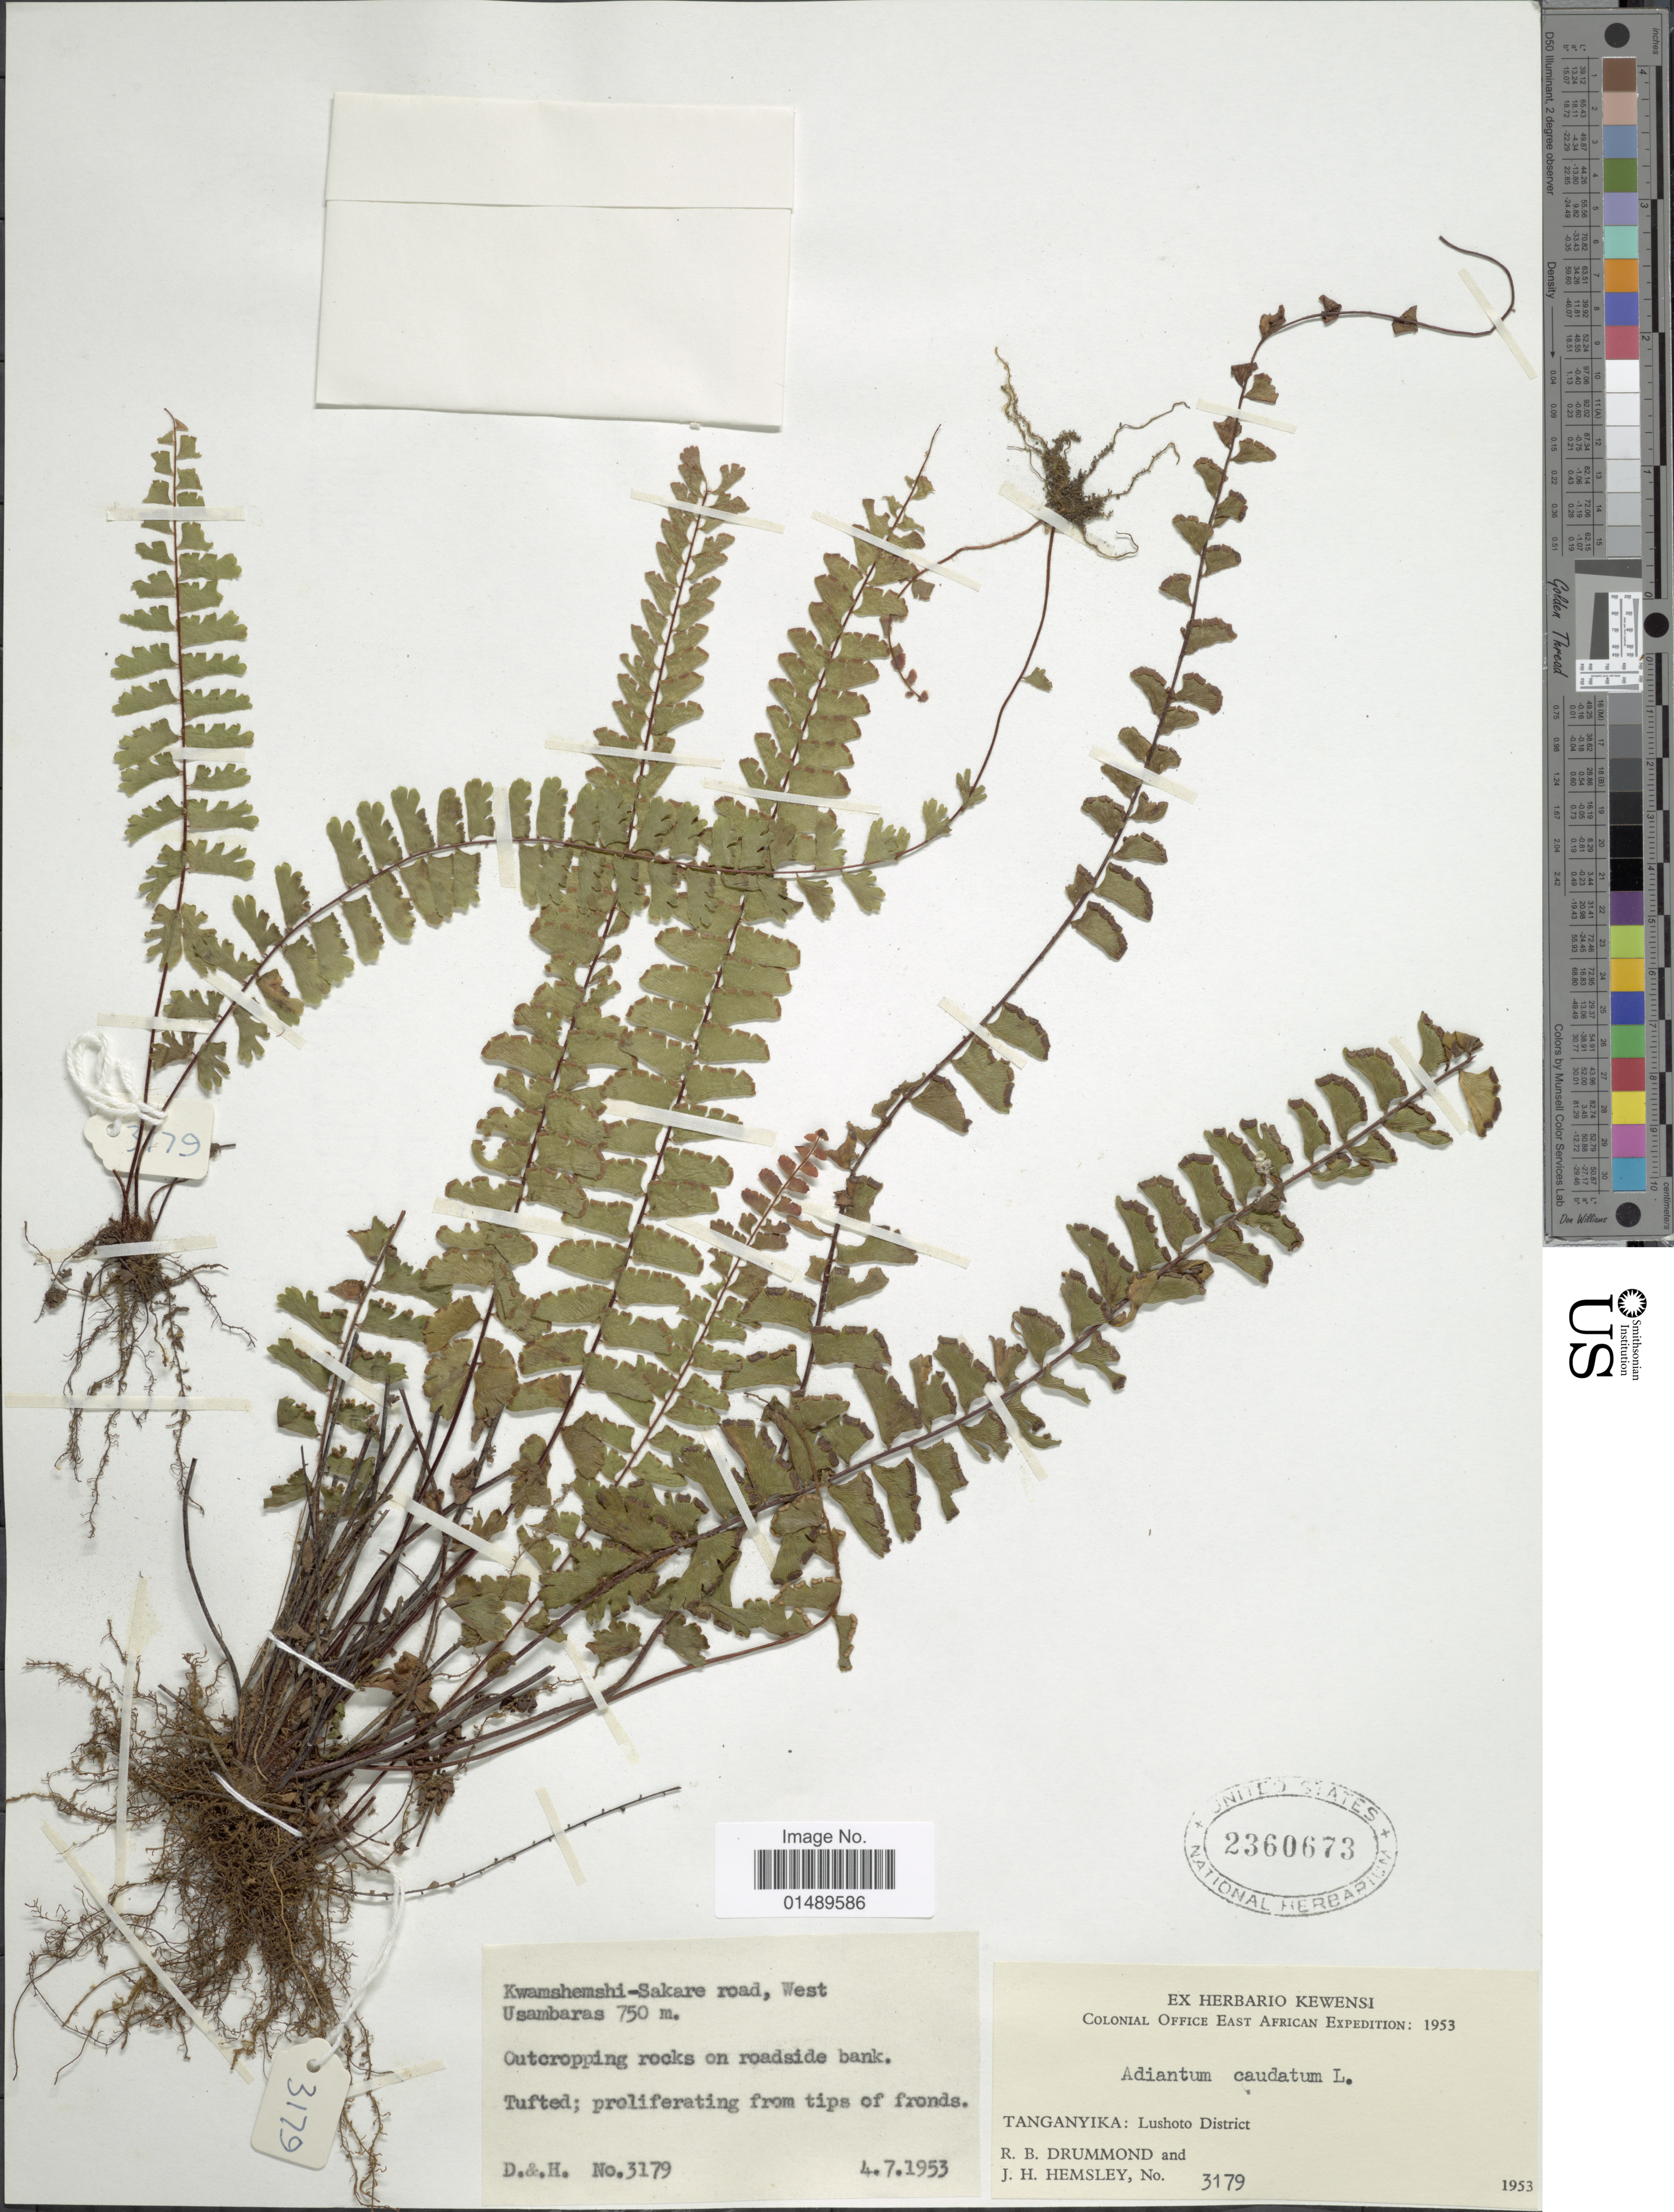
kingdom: Plantae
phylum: Tracheophyta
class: Polypodiopsida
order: Polypodiales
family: Pteridaceae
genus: Adiantum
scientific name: Adiantum caudatum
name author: L.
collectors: R. Drummond & J. H. Hemsley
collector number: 3179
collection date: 1953-07-04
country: Tanzania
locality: Tanganyika: Lushoto District, Kwamshemshi-Sakare road, West Usambaras.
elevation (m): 750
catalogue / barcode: US 2360673